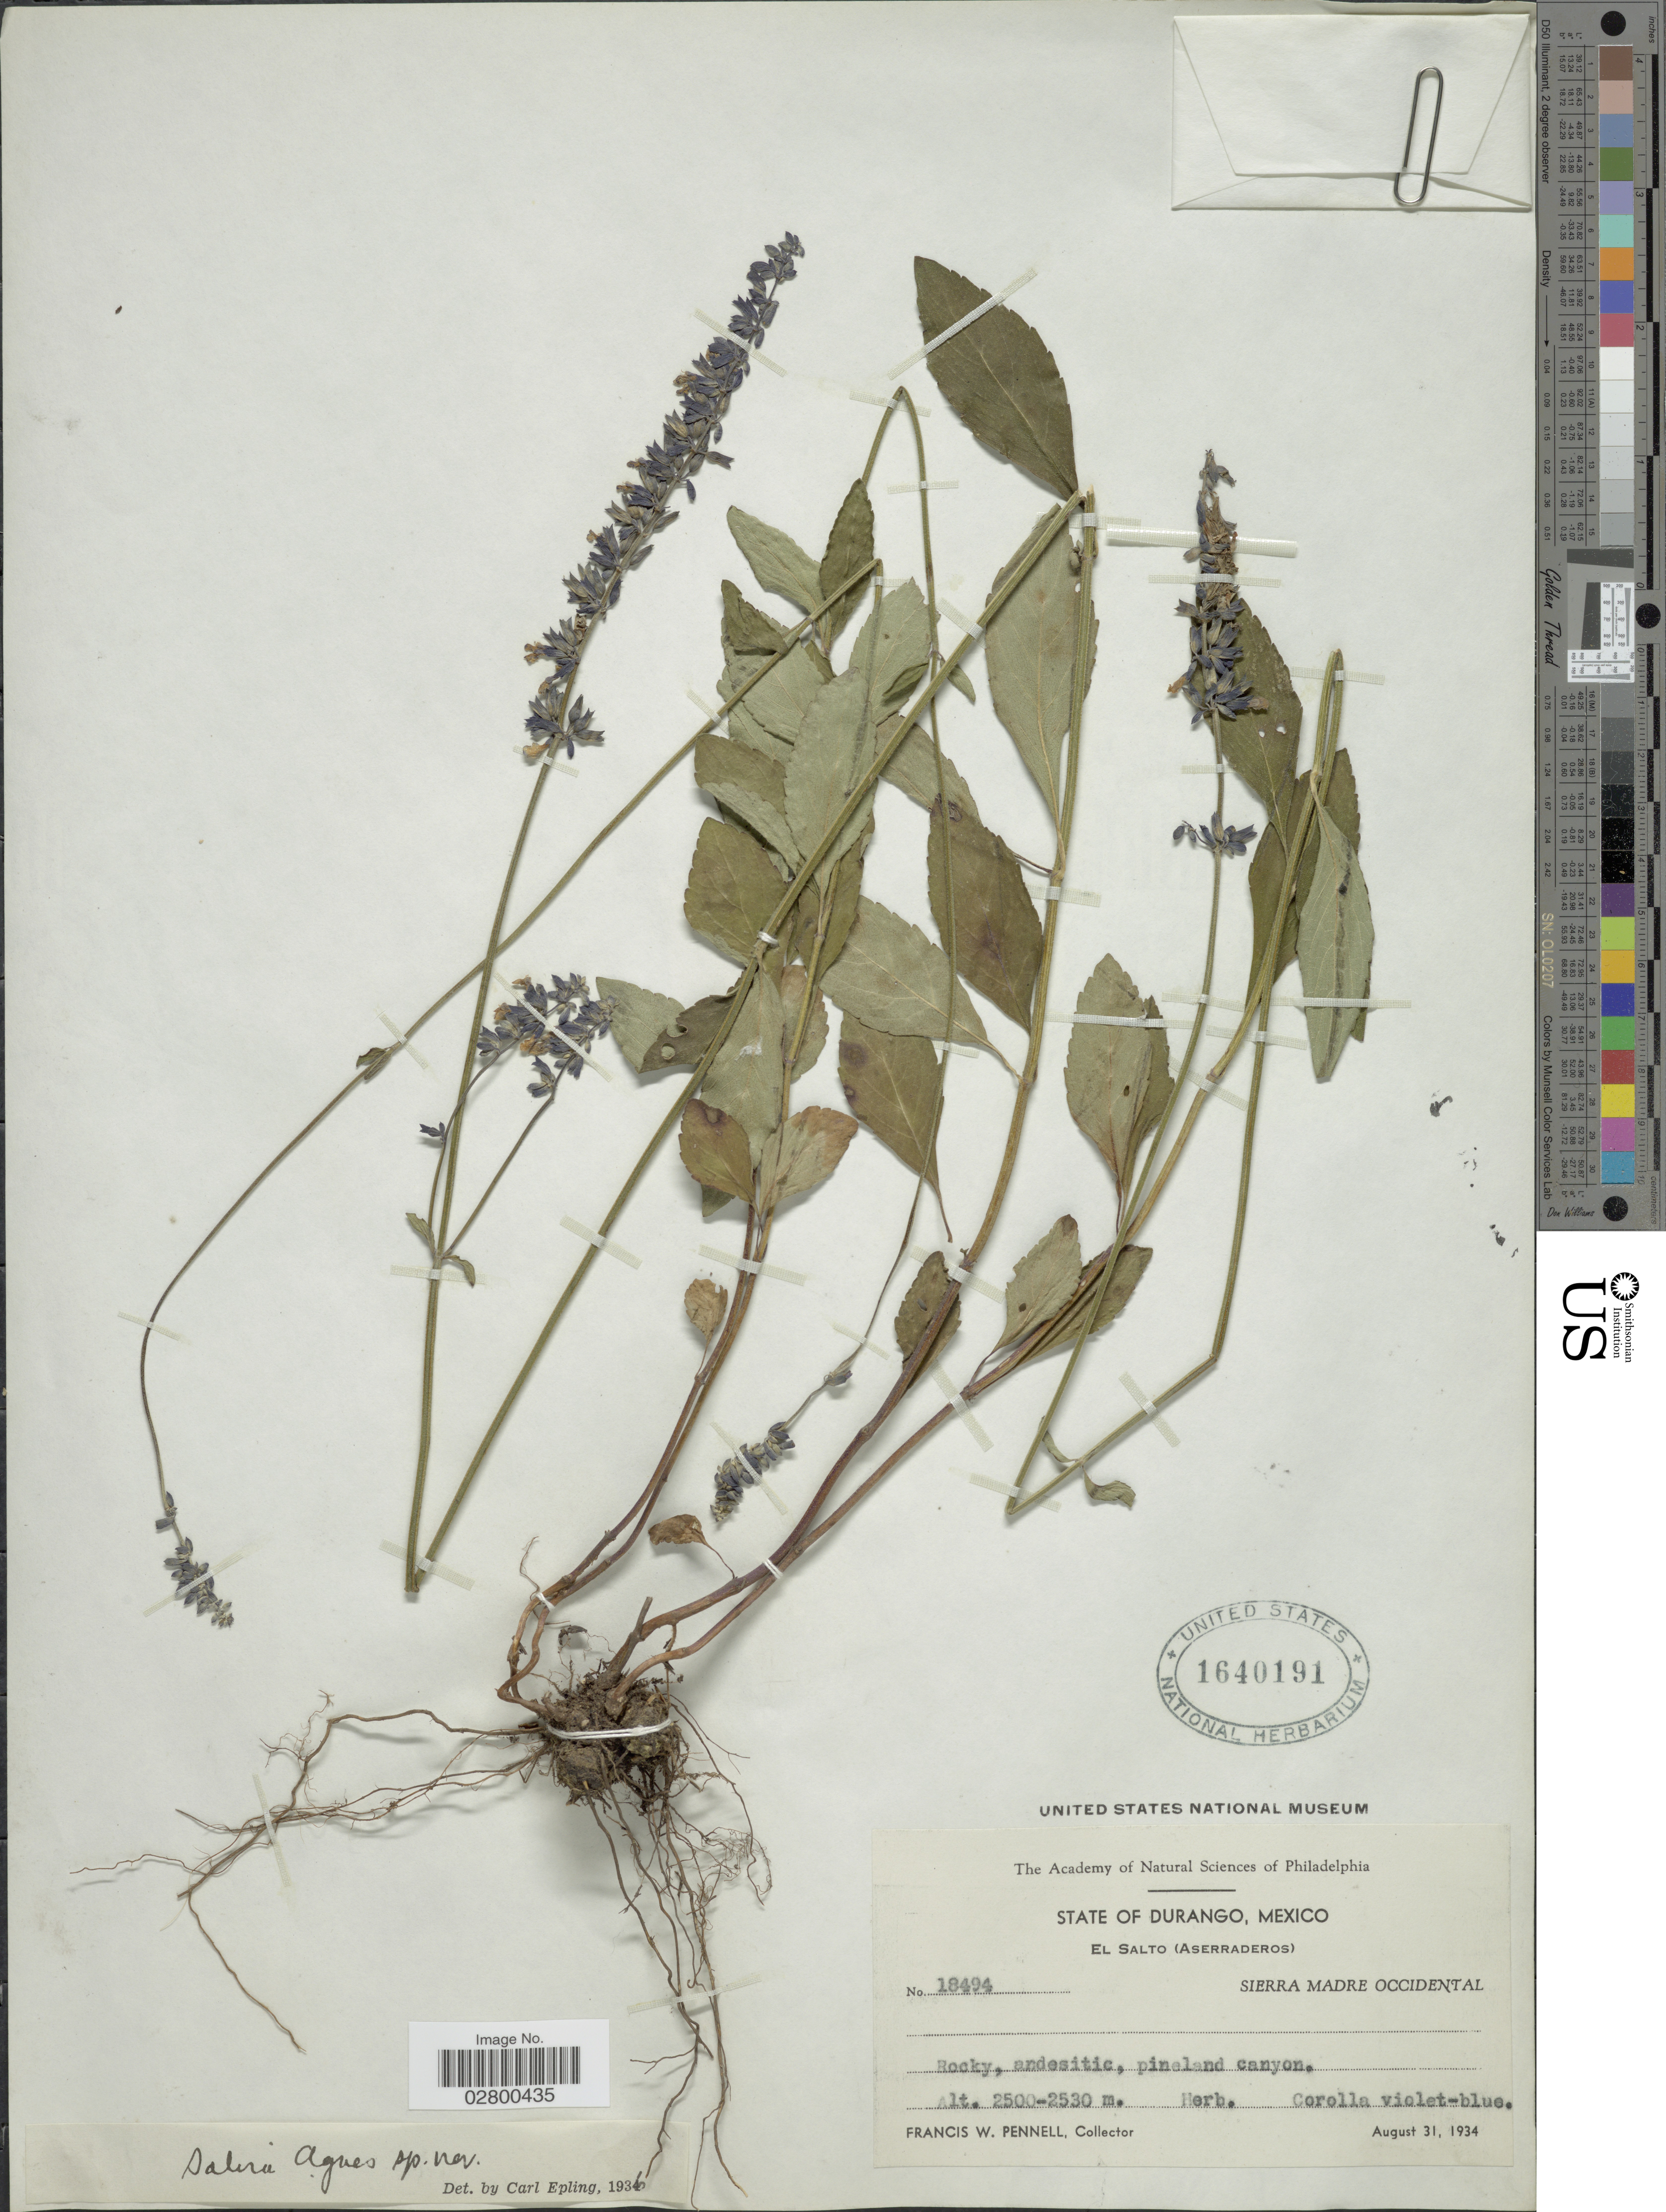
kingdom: Plantae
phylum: Tracheophyta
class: Magnoliopsida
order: Lamiales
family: Lamiaceae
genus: Salvia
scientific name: Salvia agnes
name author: Epling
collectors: F. W. Pennell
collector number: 18494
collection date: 1934-08-31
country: Mexico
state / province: Durango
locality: El Salto (Aserraderos) Sierra Madre Occidental.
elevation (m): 2500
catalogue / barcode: US 1640191